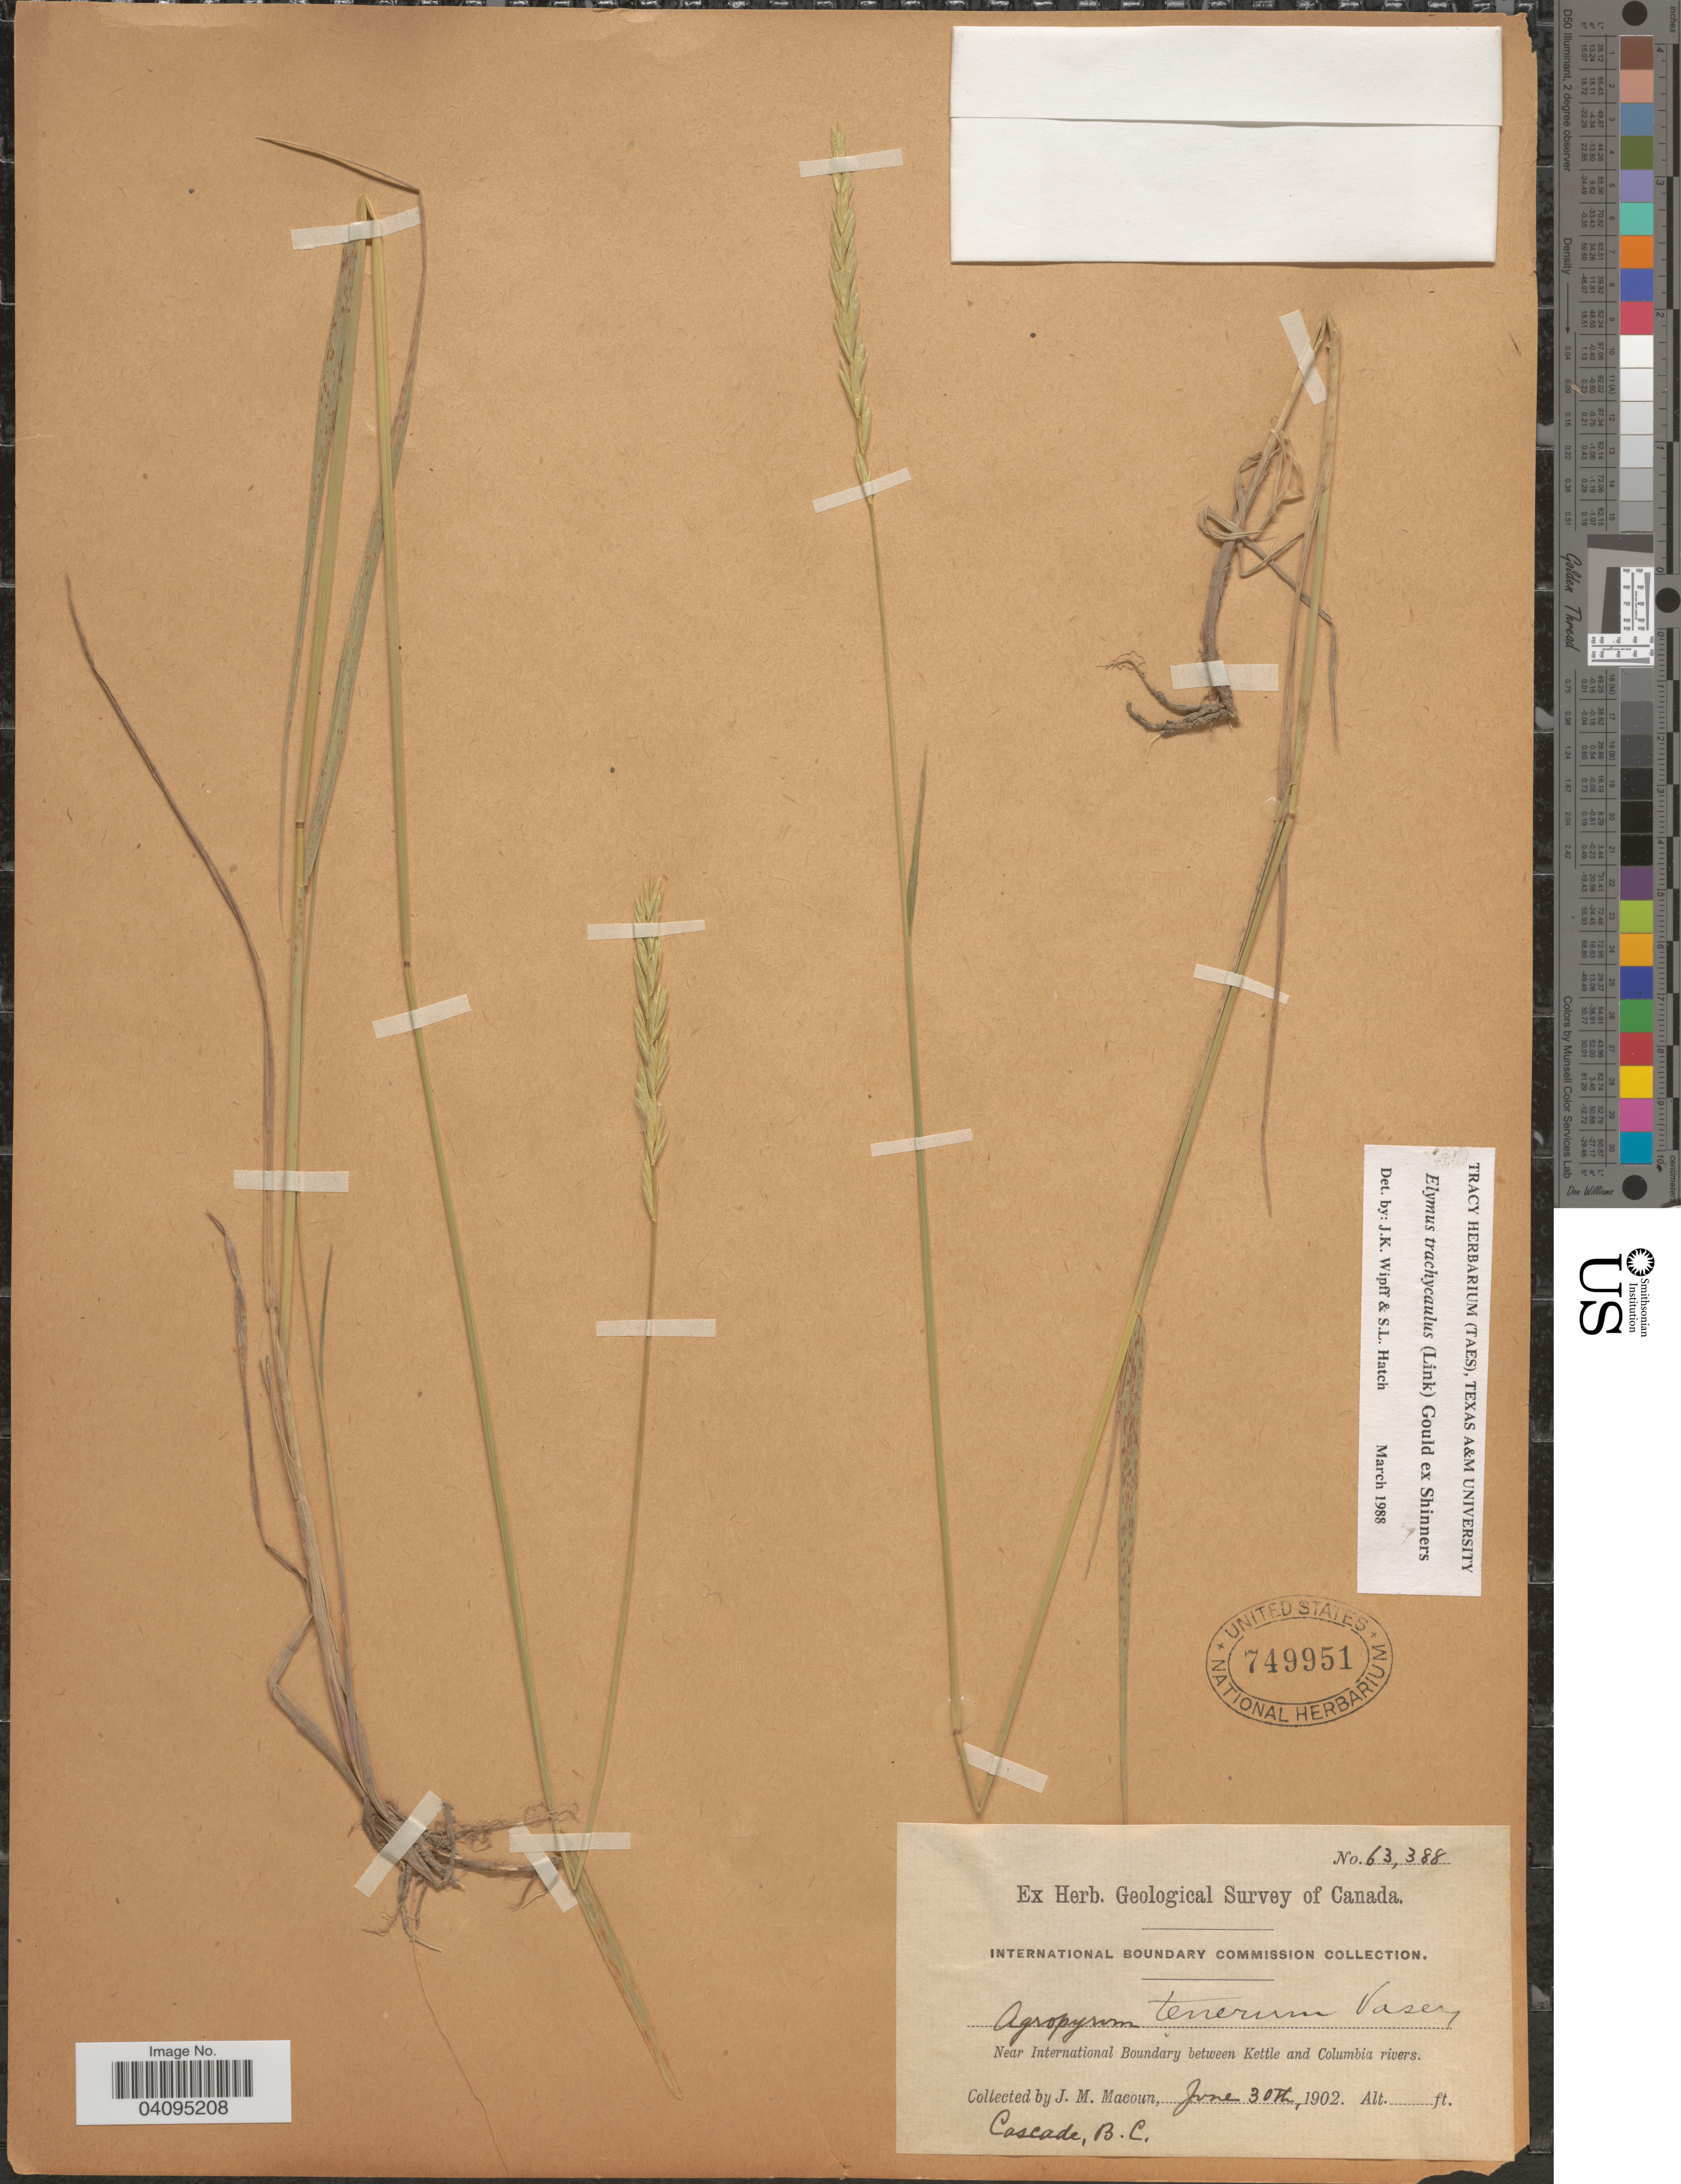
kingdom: Plantae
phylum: Tracheophyta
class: Liliopsida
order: Poales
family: Poaceae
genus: Elymus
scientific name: Elymus trachycaulus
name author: (Link) Gould ex Shinners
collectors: J. M. Macoun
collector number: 63388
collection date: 1902-06-30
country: Canada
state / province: British Columbia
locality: Geological Survey of Canada. Near International Boundary between Kettle and Columbia rivers. Cascade, B.C.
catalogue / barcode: US 749951